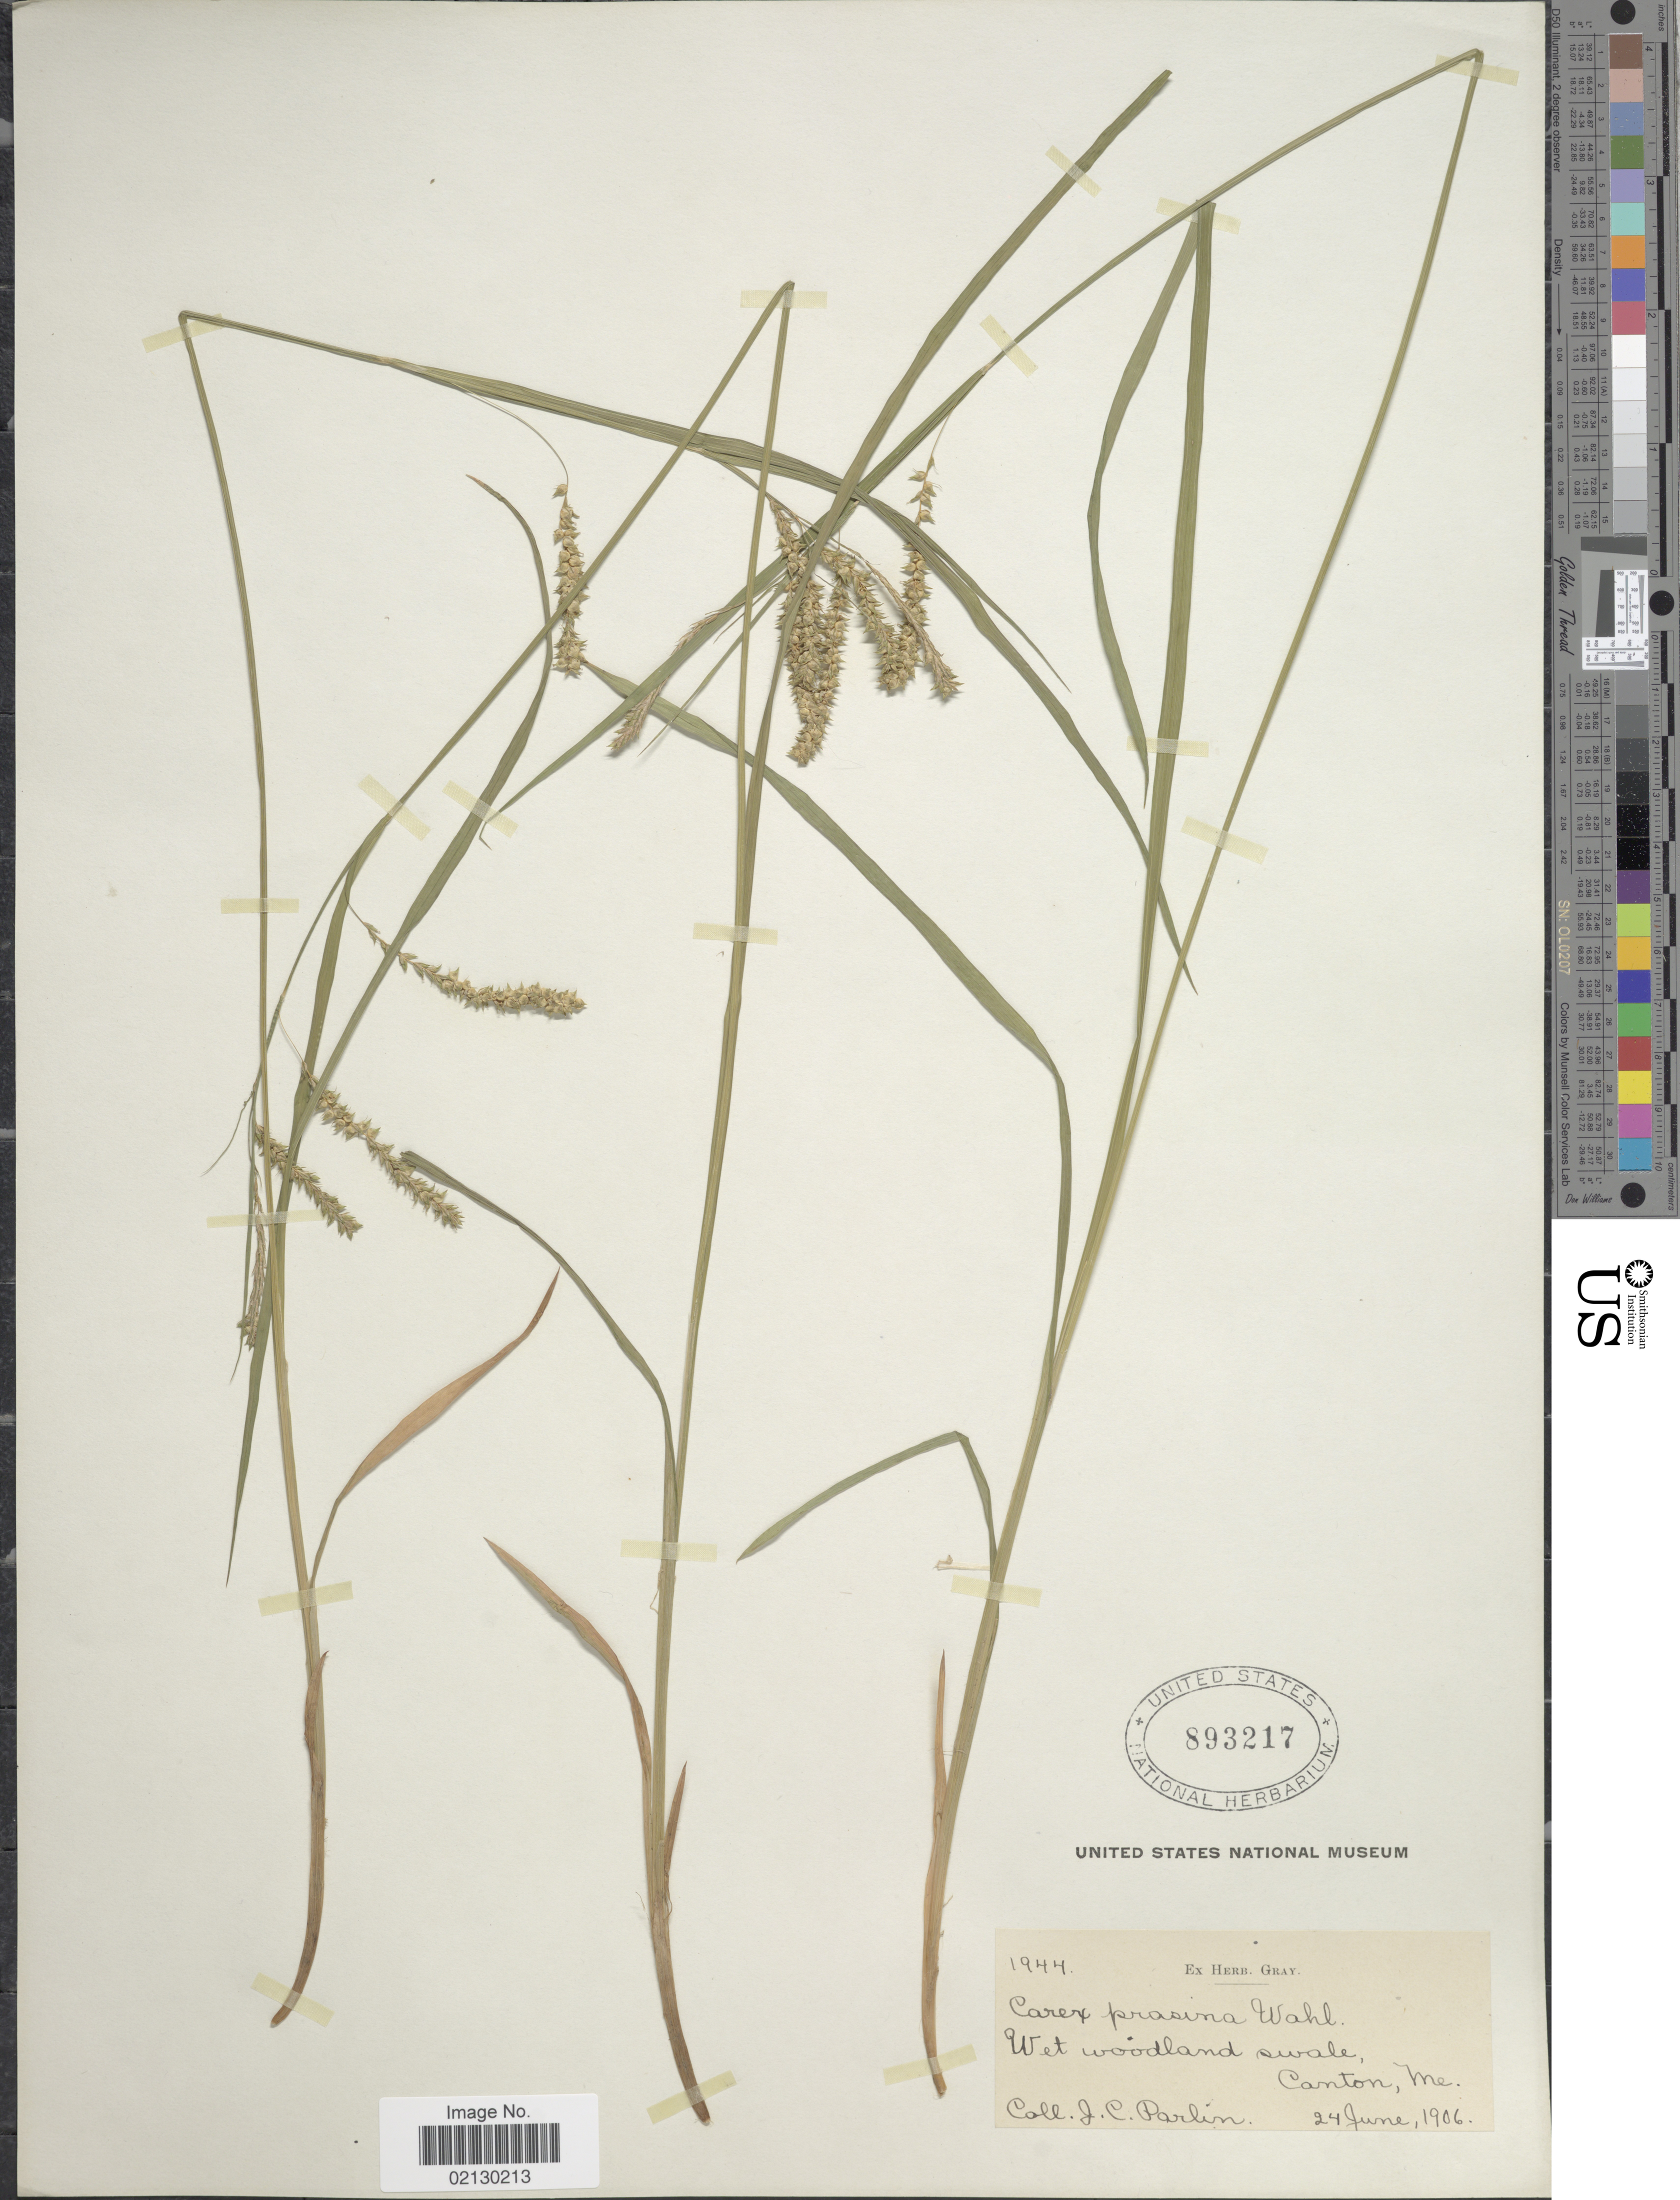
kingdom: Plantae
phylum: Tracheophyta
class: Liliopsida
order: Poales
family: Cyperaceae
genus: Carex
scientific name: Carex prasina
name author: Wahlenb.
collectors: J. Parlin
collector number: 1944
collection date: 1906-06-24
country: United States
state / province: Maine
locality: Canton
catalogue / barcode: US 893217